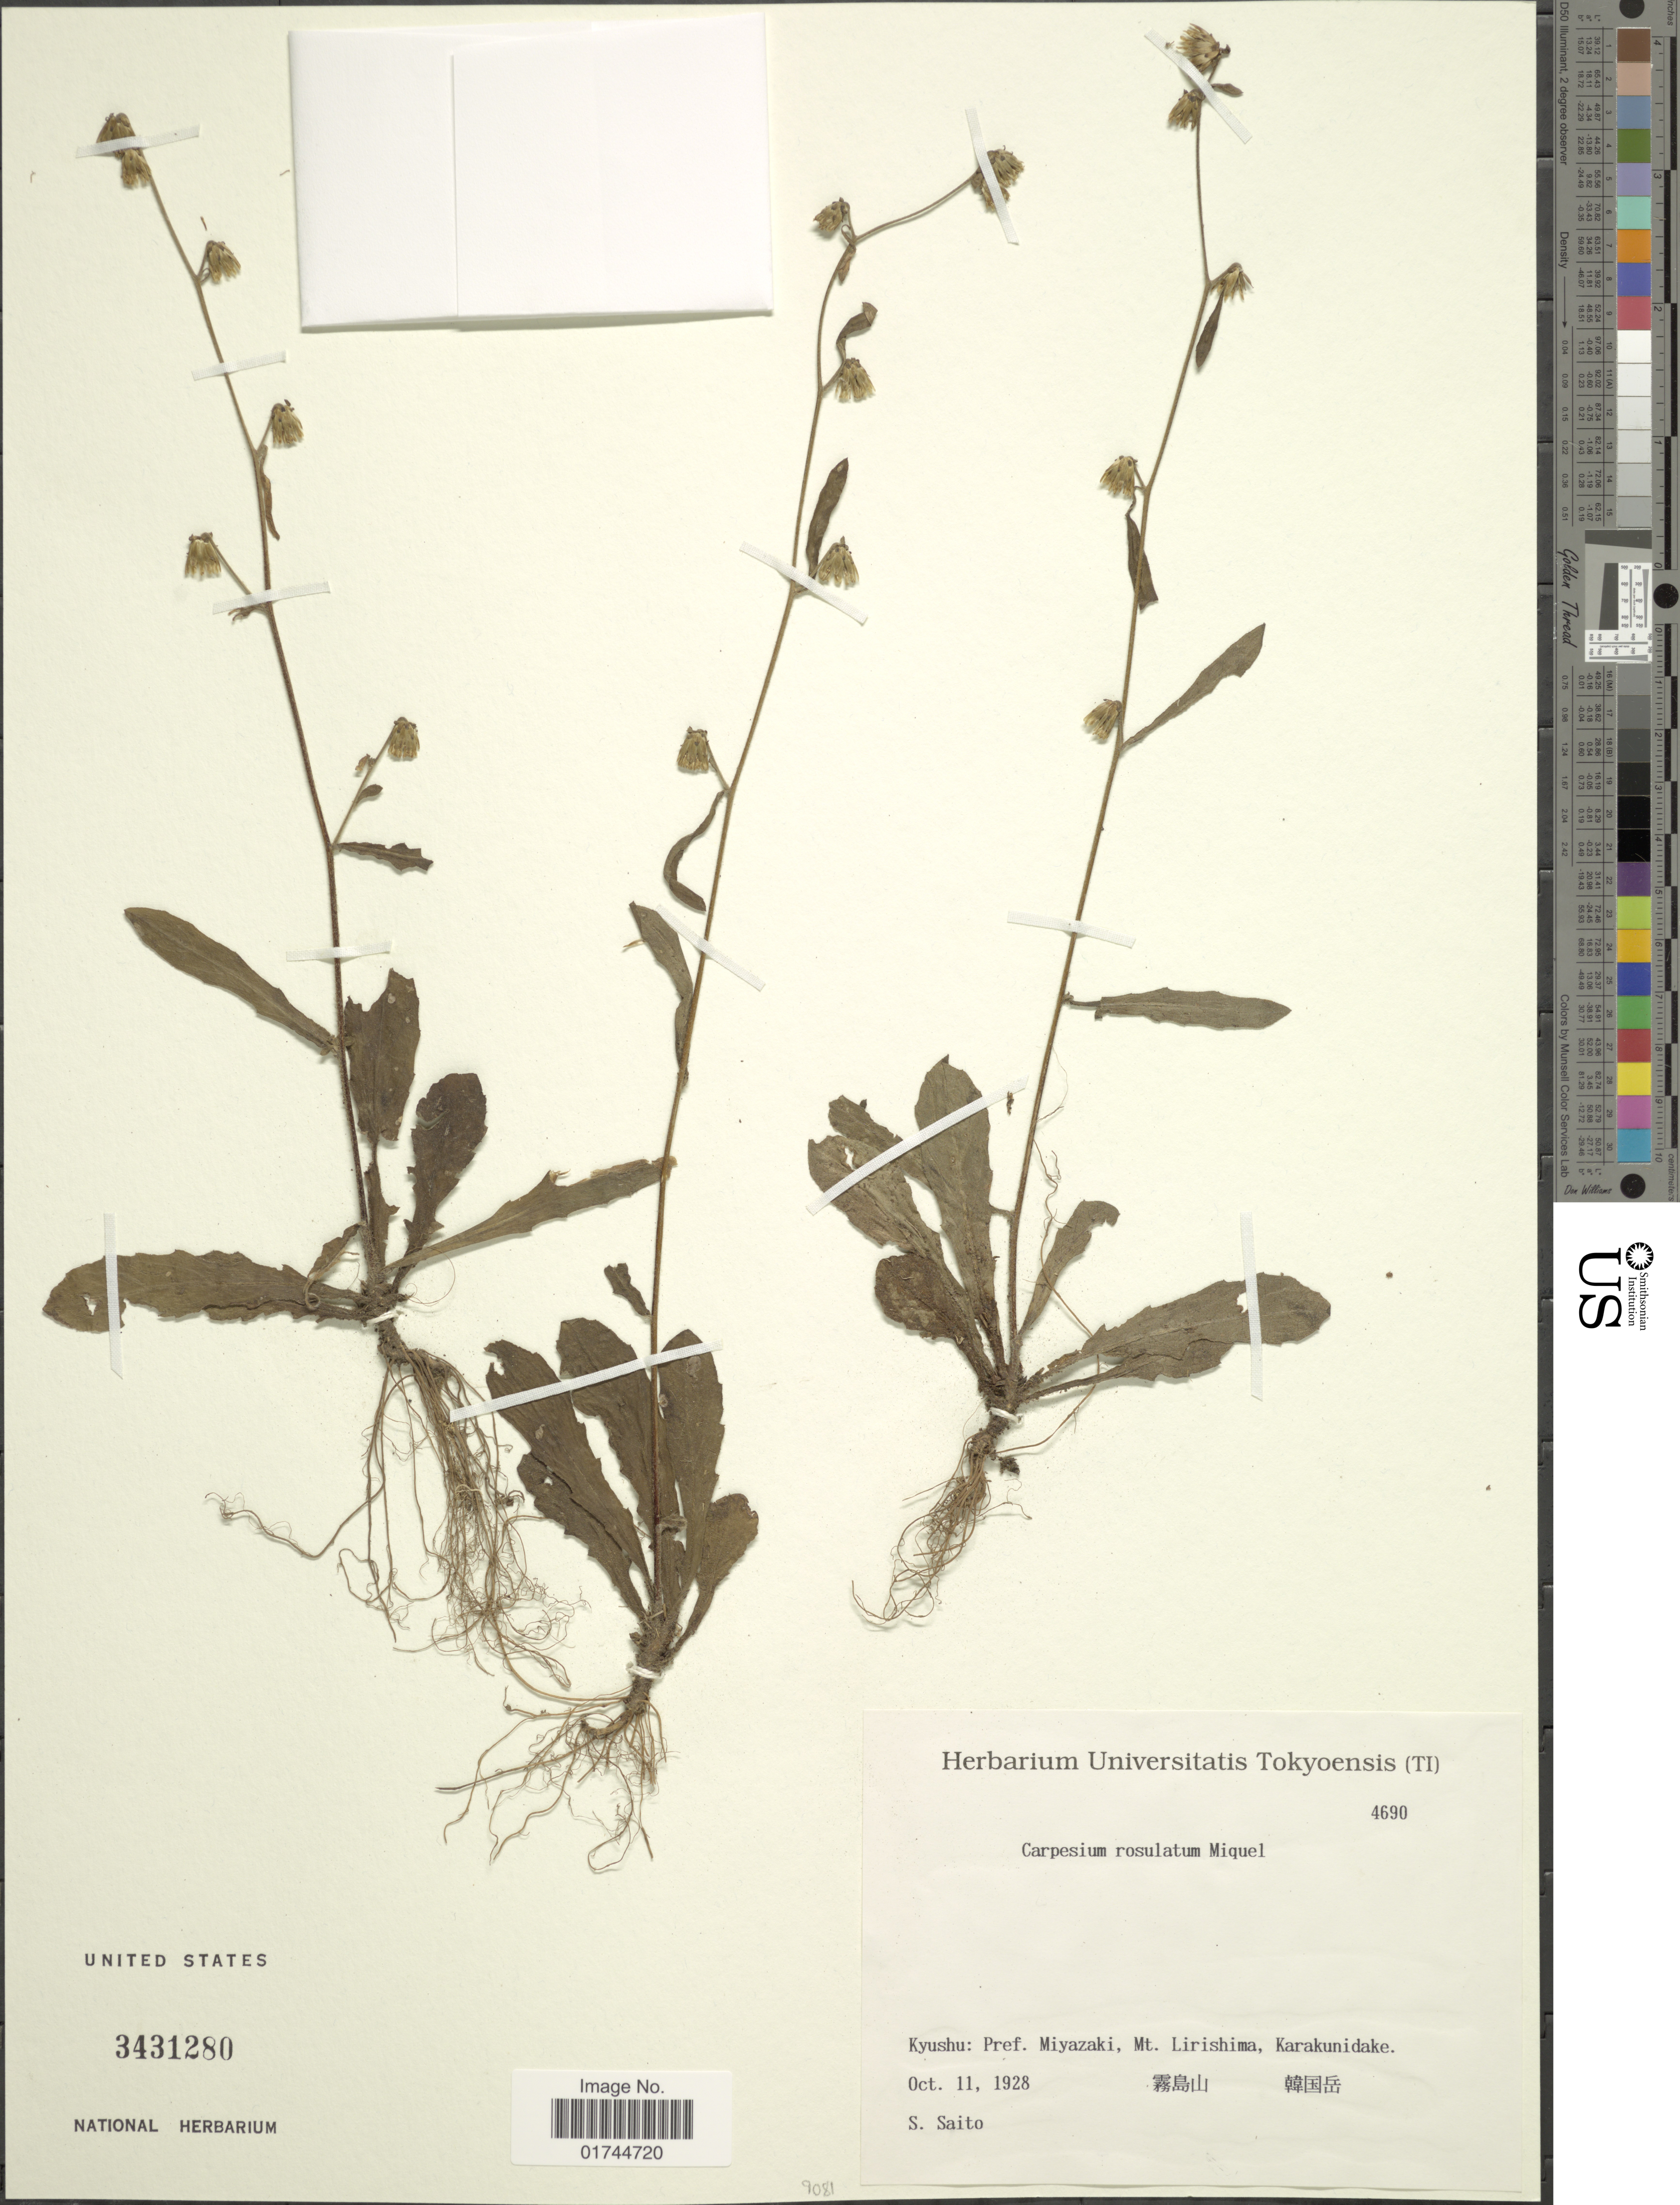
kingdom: Plantae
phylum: Tracheophyta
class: Magnoliopsida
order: Asterales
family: Asteraceae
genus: Carpesium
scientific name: Carpesium rosulatum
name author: Miq.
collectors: S. Saito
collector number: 4690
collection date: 1928-10-11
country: Japan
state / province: Miyazaki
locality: Kyushu: Pref. Miyazaki, Mt. Lirishima, Karakunidake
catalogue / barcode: US 3431280